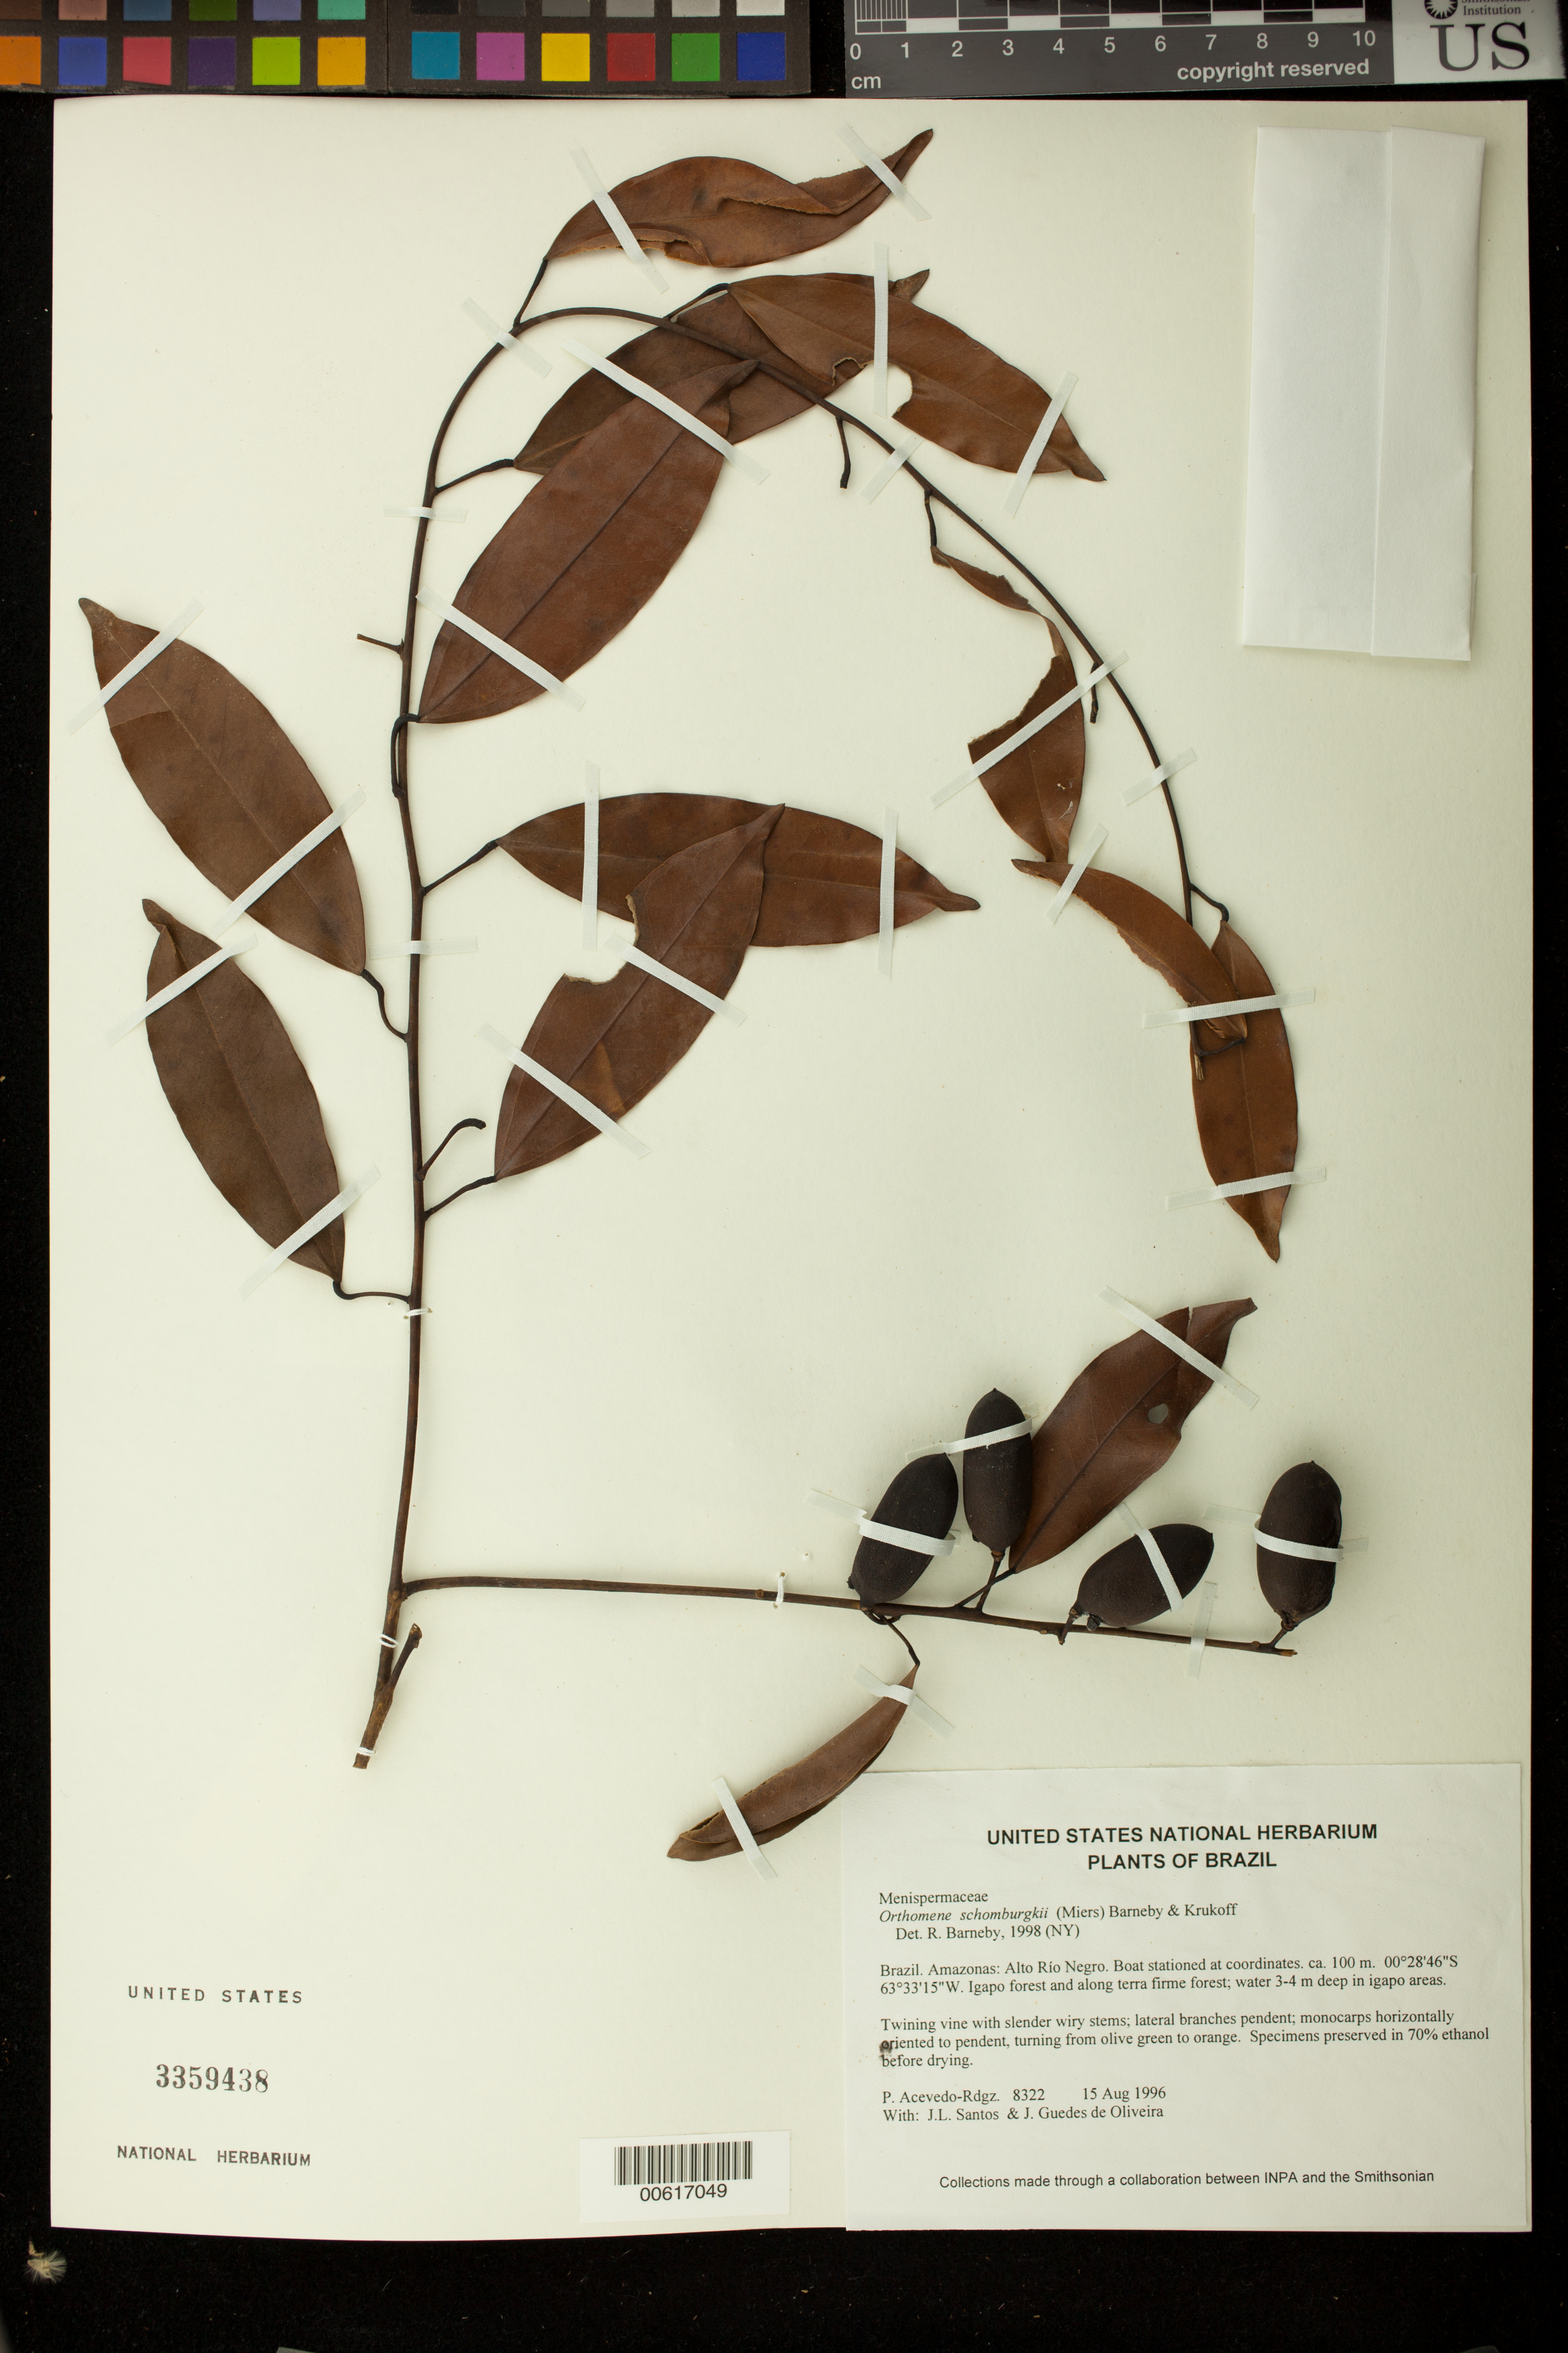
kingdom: Plantae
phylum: Tracheophyta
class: Magnoliopsida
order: Ranunculales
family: Menispermaceae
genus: Anomospermum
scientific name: Anomospermum schomburgkii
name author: Miers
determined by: Strong, Mark T., (BOT), Smithsonian Institution - National Museum of Natural History (UNITED STATES)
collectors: P. Acevedo-Rodr., J. L. Santos & J. Guedes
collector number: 8322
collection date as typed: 15 Aug 1996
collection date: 1996-08-15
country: Brazil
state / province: Amazonas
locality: Amazonas: Alto Río Negro. Boat stationed at coordinates.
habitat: Igapo forest and along terra firme forest; water 3-4 m deep in igapo areas.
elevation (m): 100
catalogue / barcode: US 3359438